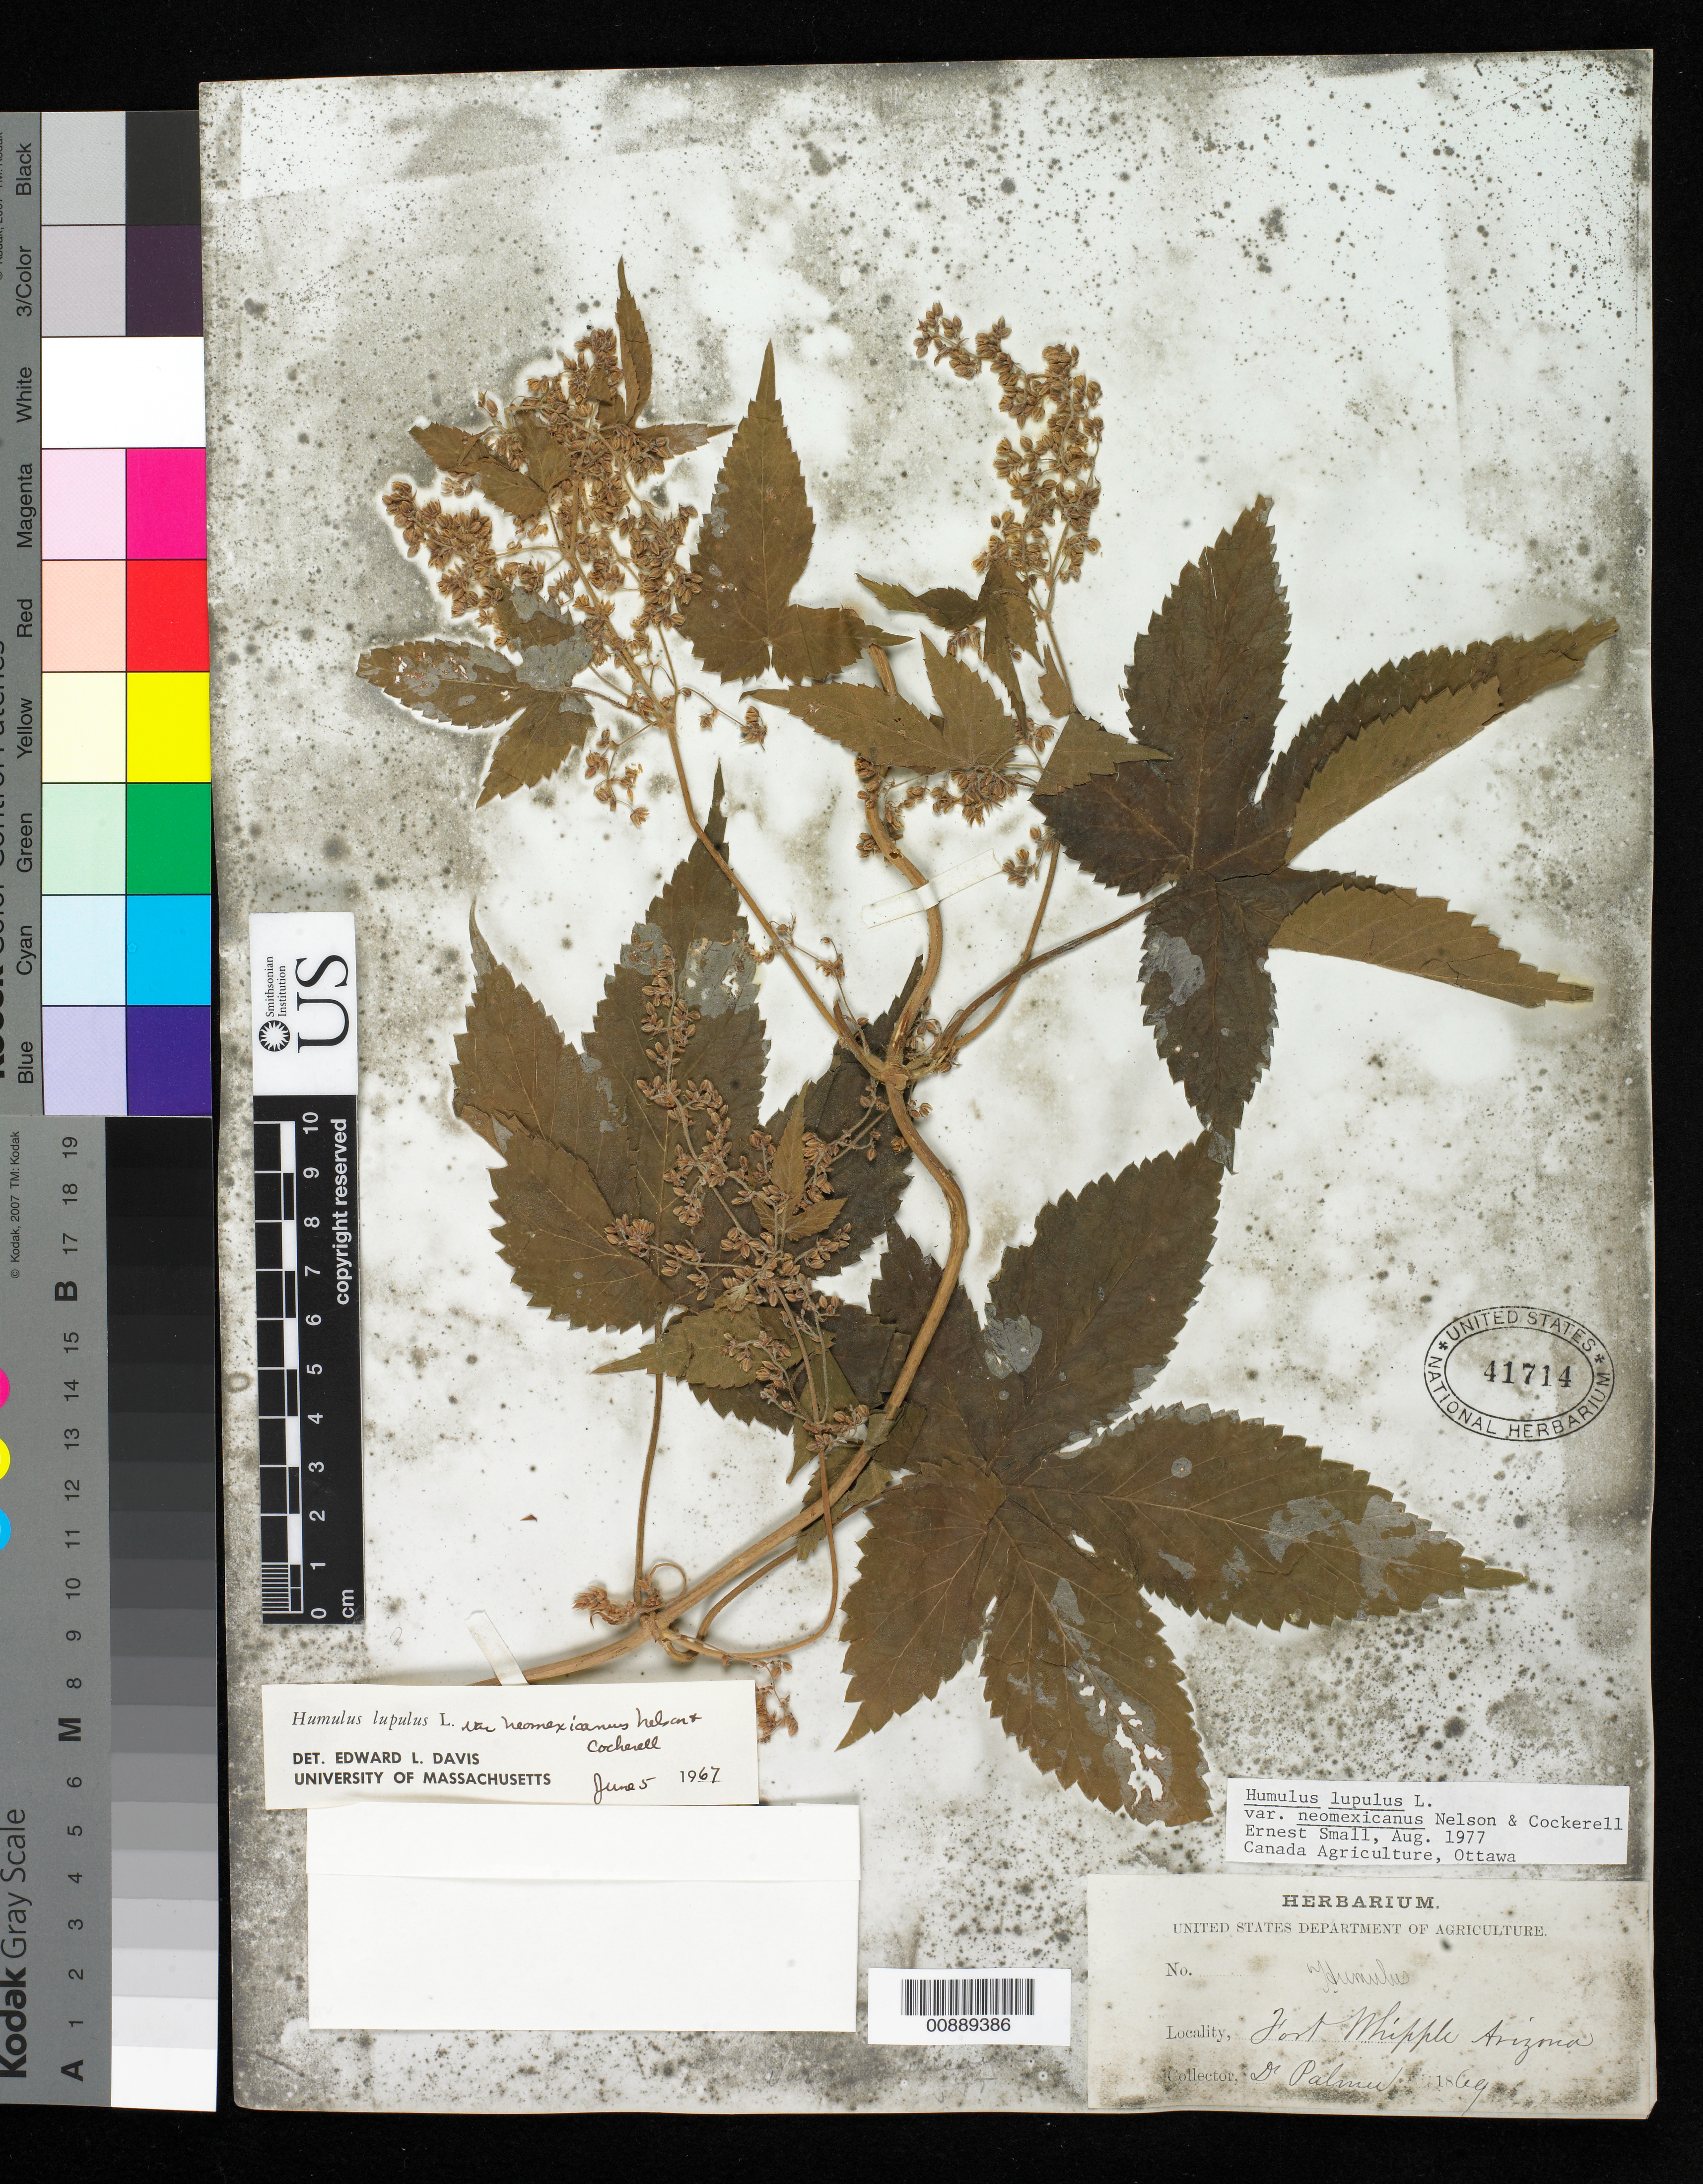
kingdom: Plantae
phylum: Tracheophyta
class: Magnoliopsida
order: Rosales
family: Cannabaceae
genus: Humulus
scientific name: Humulus neomexicanus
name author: (A. Nelson & Cockerell) Rydb.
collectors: E. Palmer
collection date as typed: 1869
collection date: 1869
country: United States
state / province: Arizona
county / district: Yavapai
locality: Fort Whipple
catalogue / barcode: US 41714